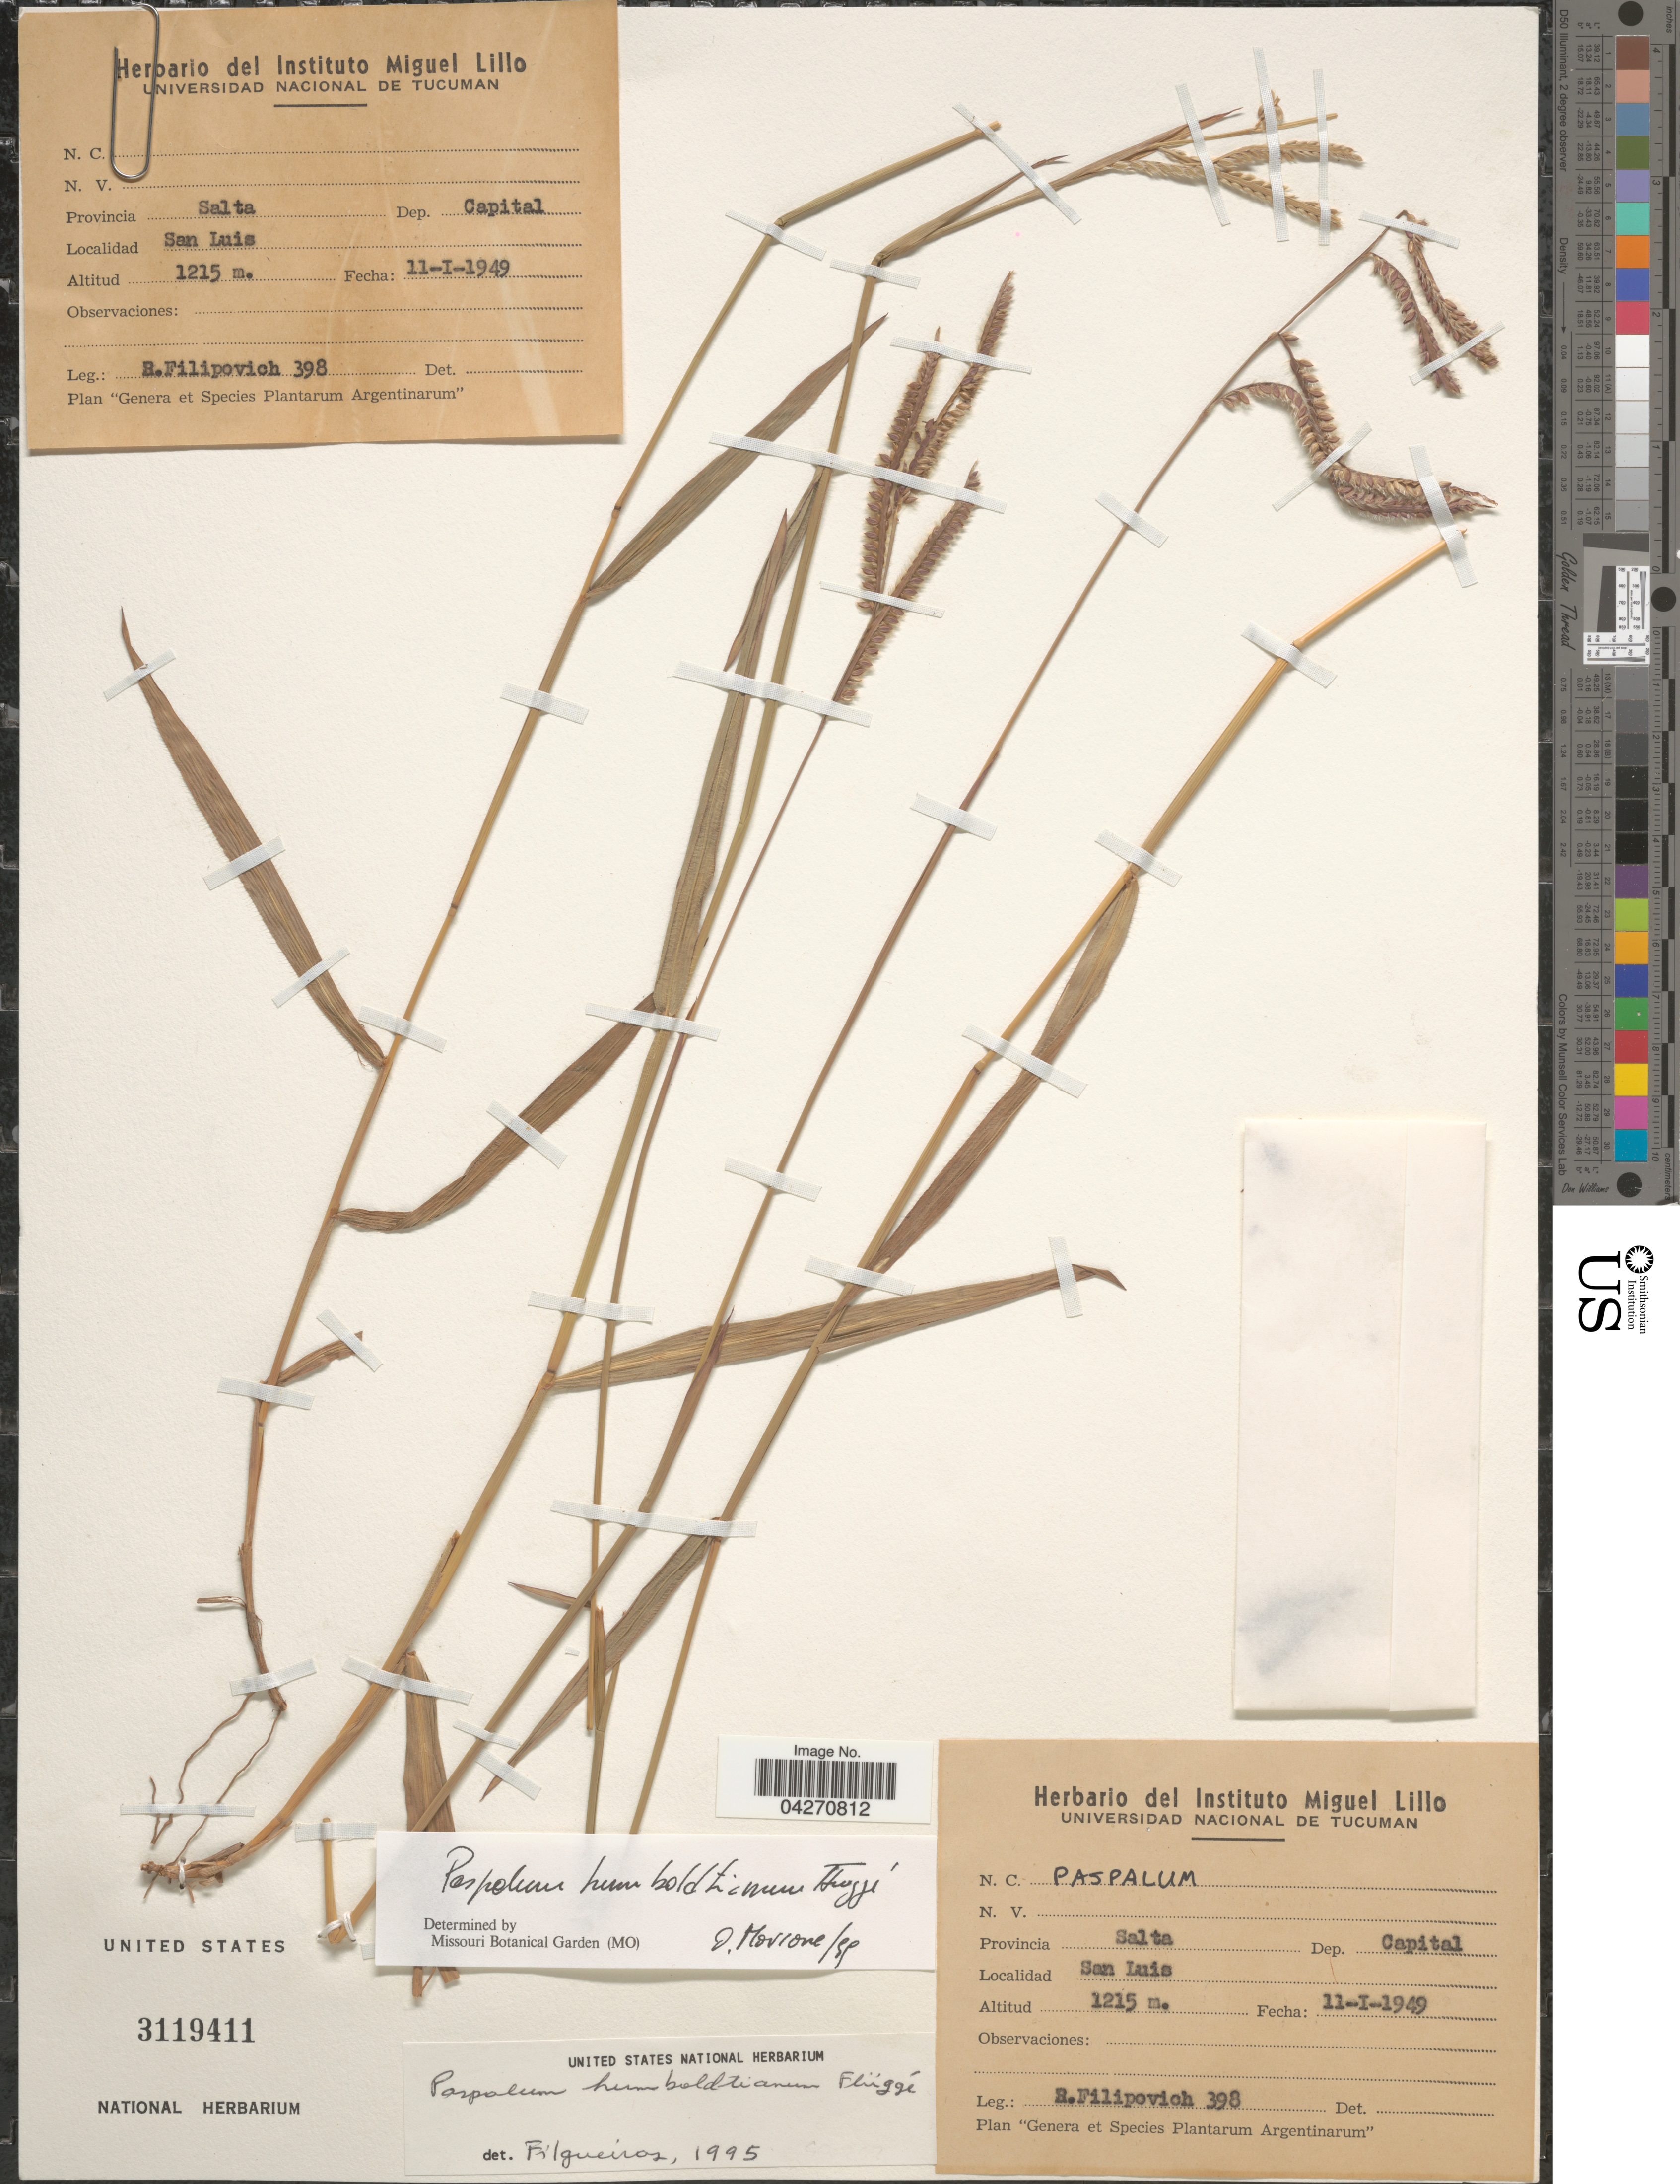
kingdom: Plantae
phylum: Tracheophyta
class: Liliopsida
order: Poales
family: Poaceae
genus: Paspalum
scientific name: Paspalum humboldtianum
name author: Flüggé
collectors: R. Filipovich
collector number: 398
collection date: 1949-01-11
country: Argentina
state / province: Salta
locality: Dep. Capital. San Luis.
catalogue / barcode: US 3119411